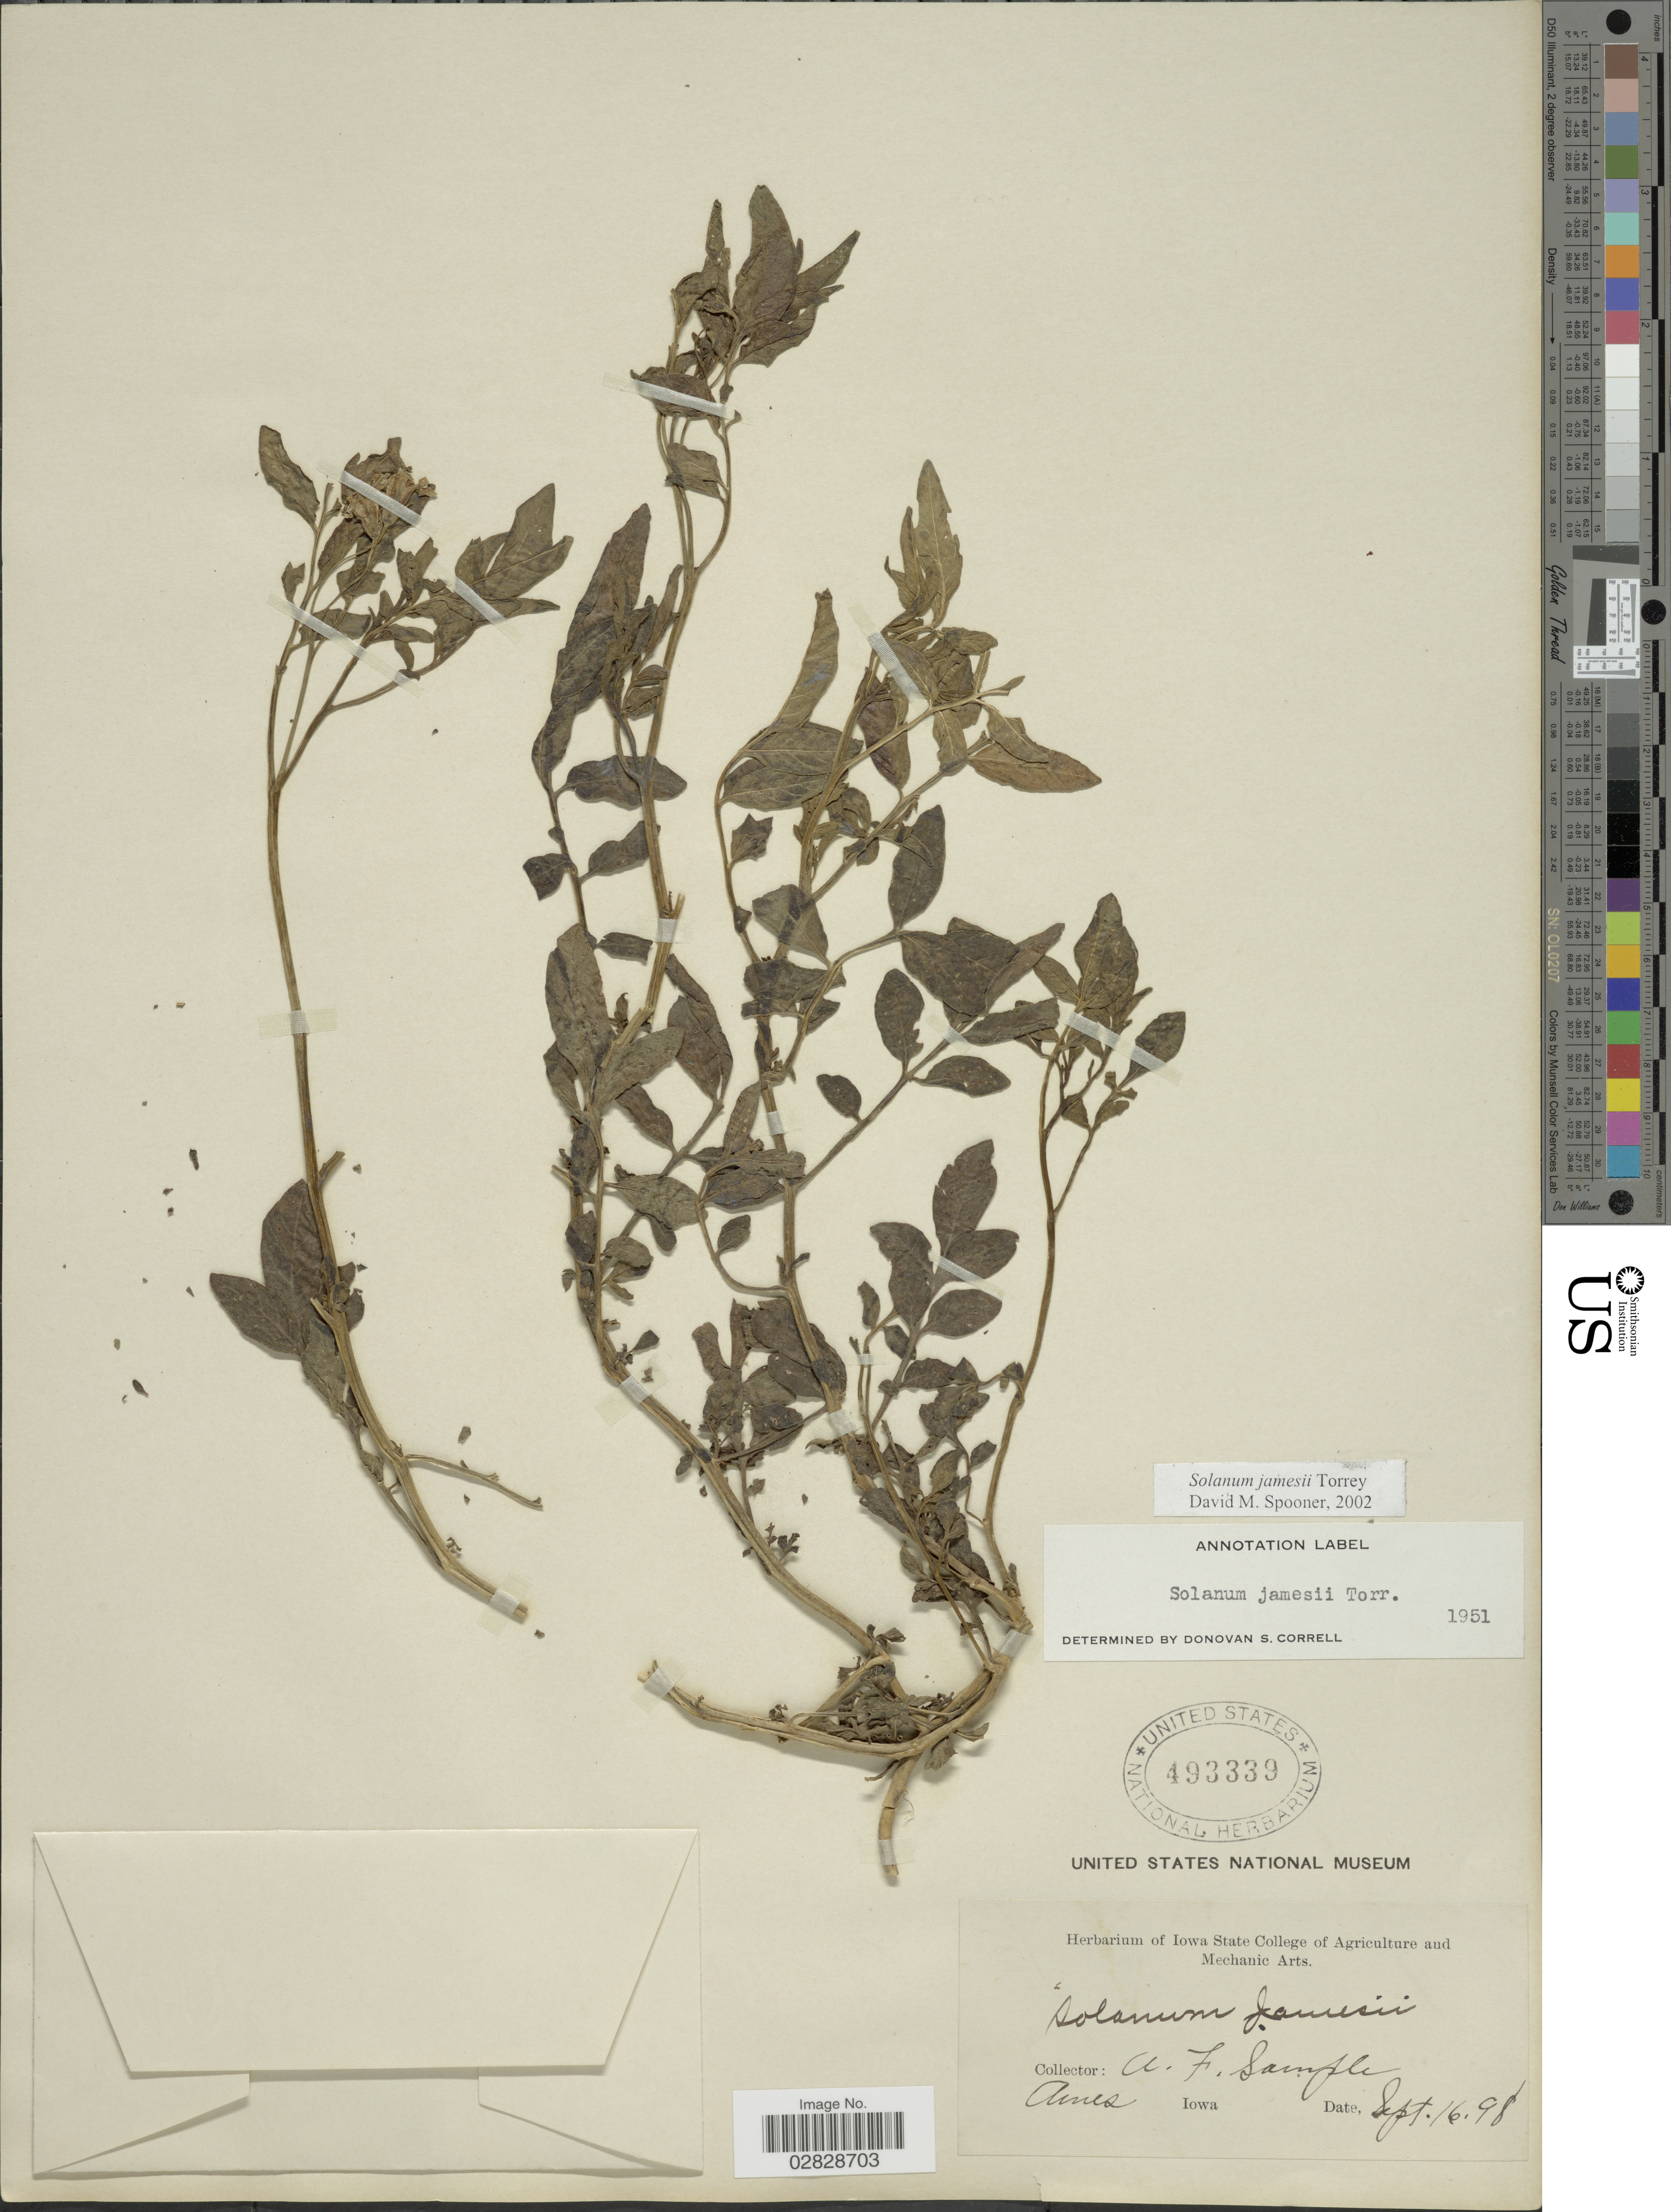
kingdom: Plantae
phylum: Tracheophyta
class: Magnoliopsida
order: Solanales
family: Solanaceae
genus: Solanum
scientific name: Solanum jamesii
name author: Torr.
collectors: A. Sample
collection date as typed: Transcribed d/m/y: 16/9/98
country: United States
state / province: Iowa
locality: Ames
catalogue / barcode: US 493339